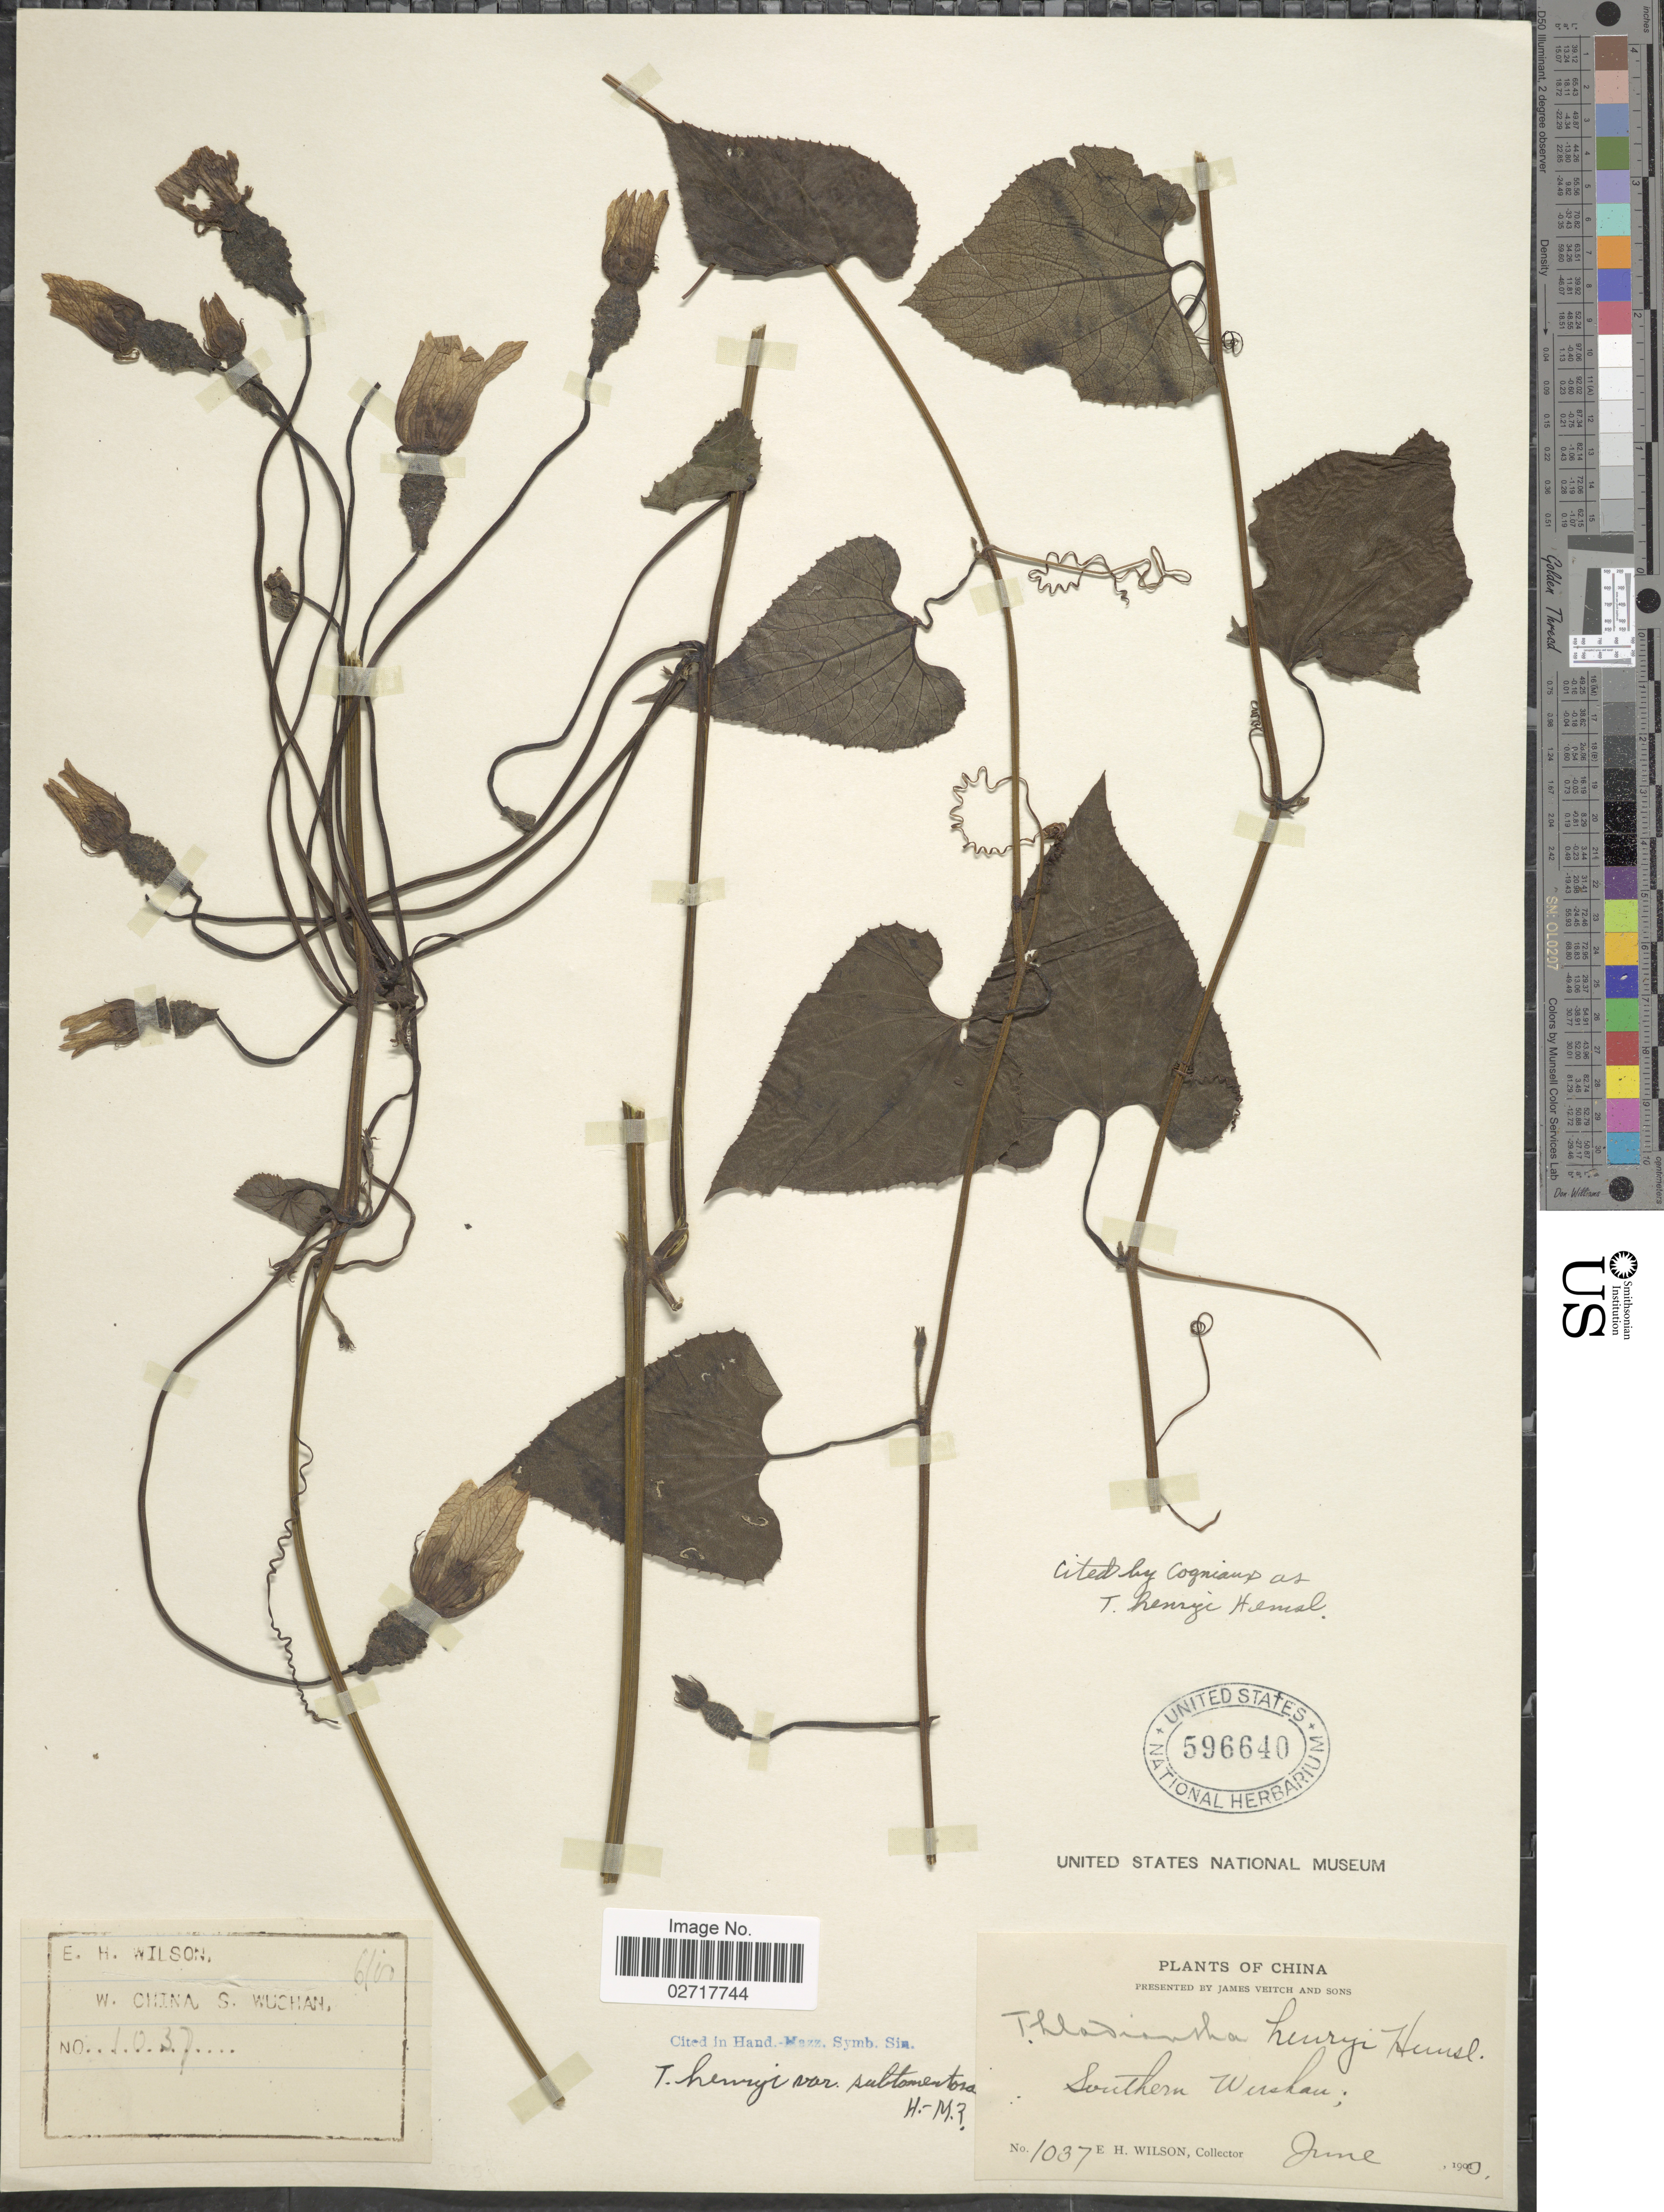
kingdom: Plantae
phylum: Tracheophyta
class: Magnoliopsida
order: Cucurbitales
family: Cucurbitaceae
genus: Thladiantha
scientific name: Thladiantha henryi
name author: Hemsl.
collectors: E. Wilson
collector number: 1037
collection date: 1900-06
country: China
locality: W. China, S. Wuchan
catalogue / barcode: US 596640